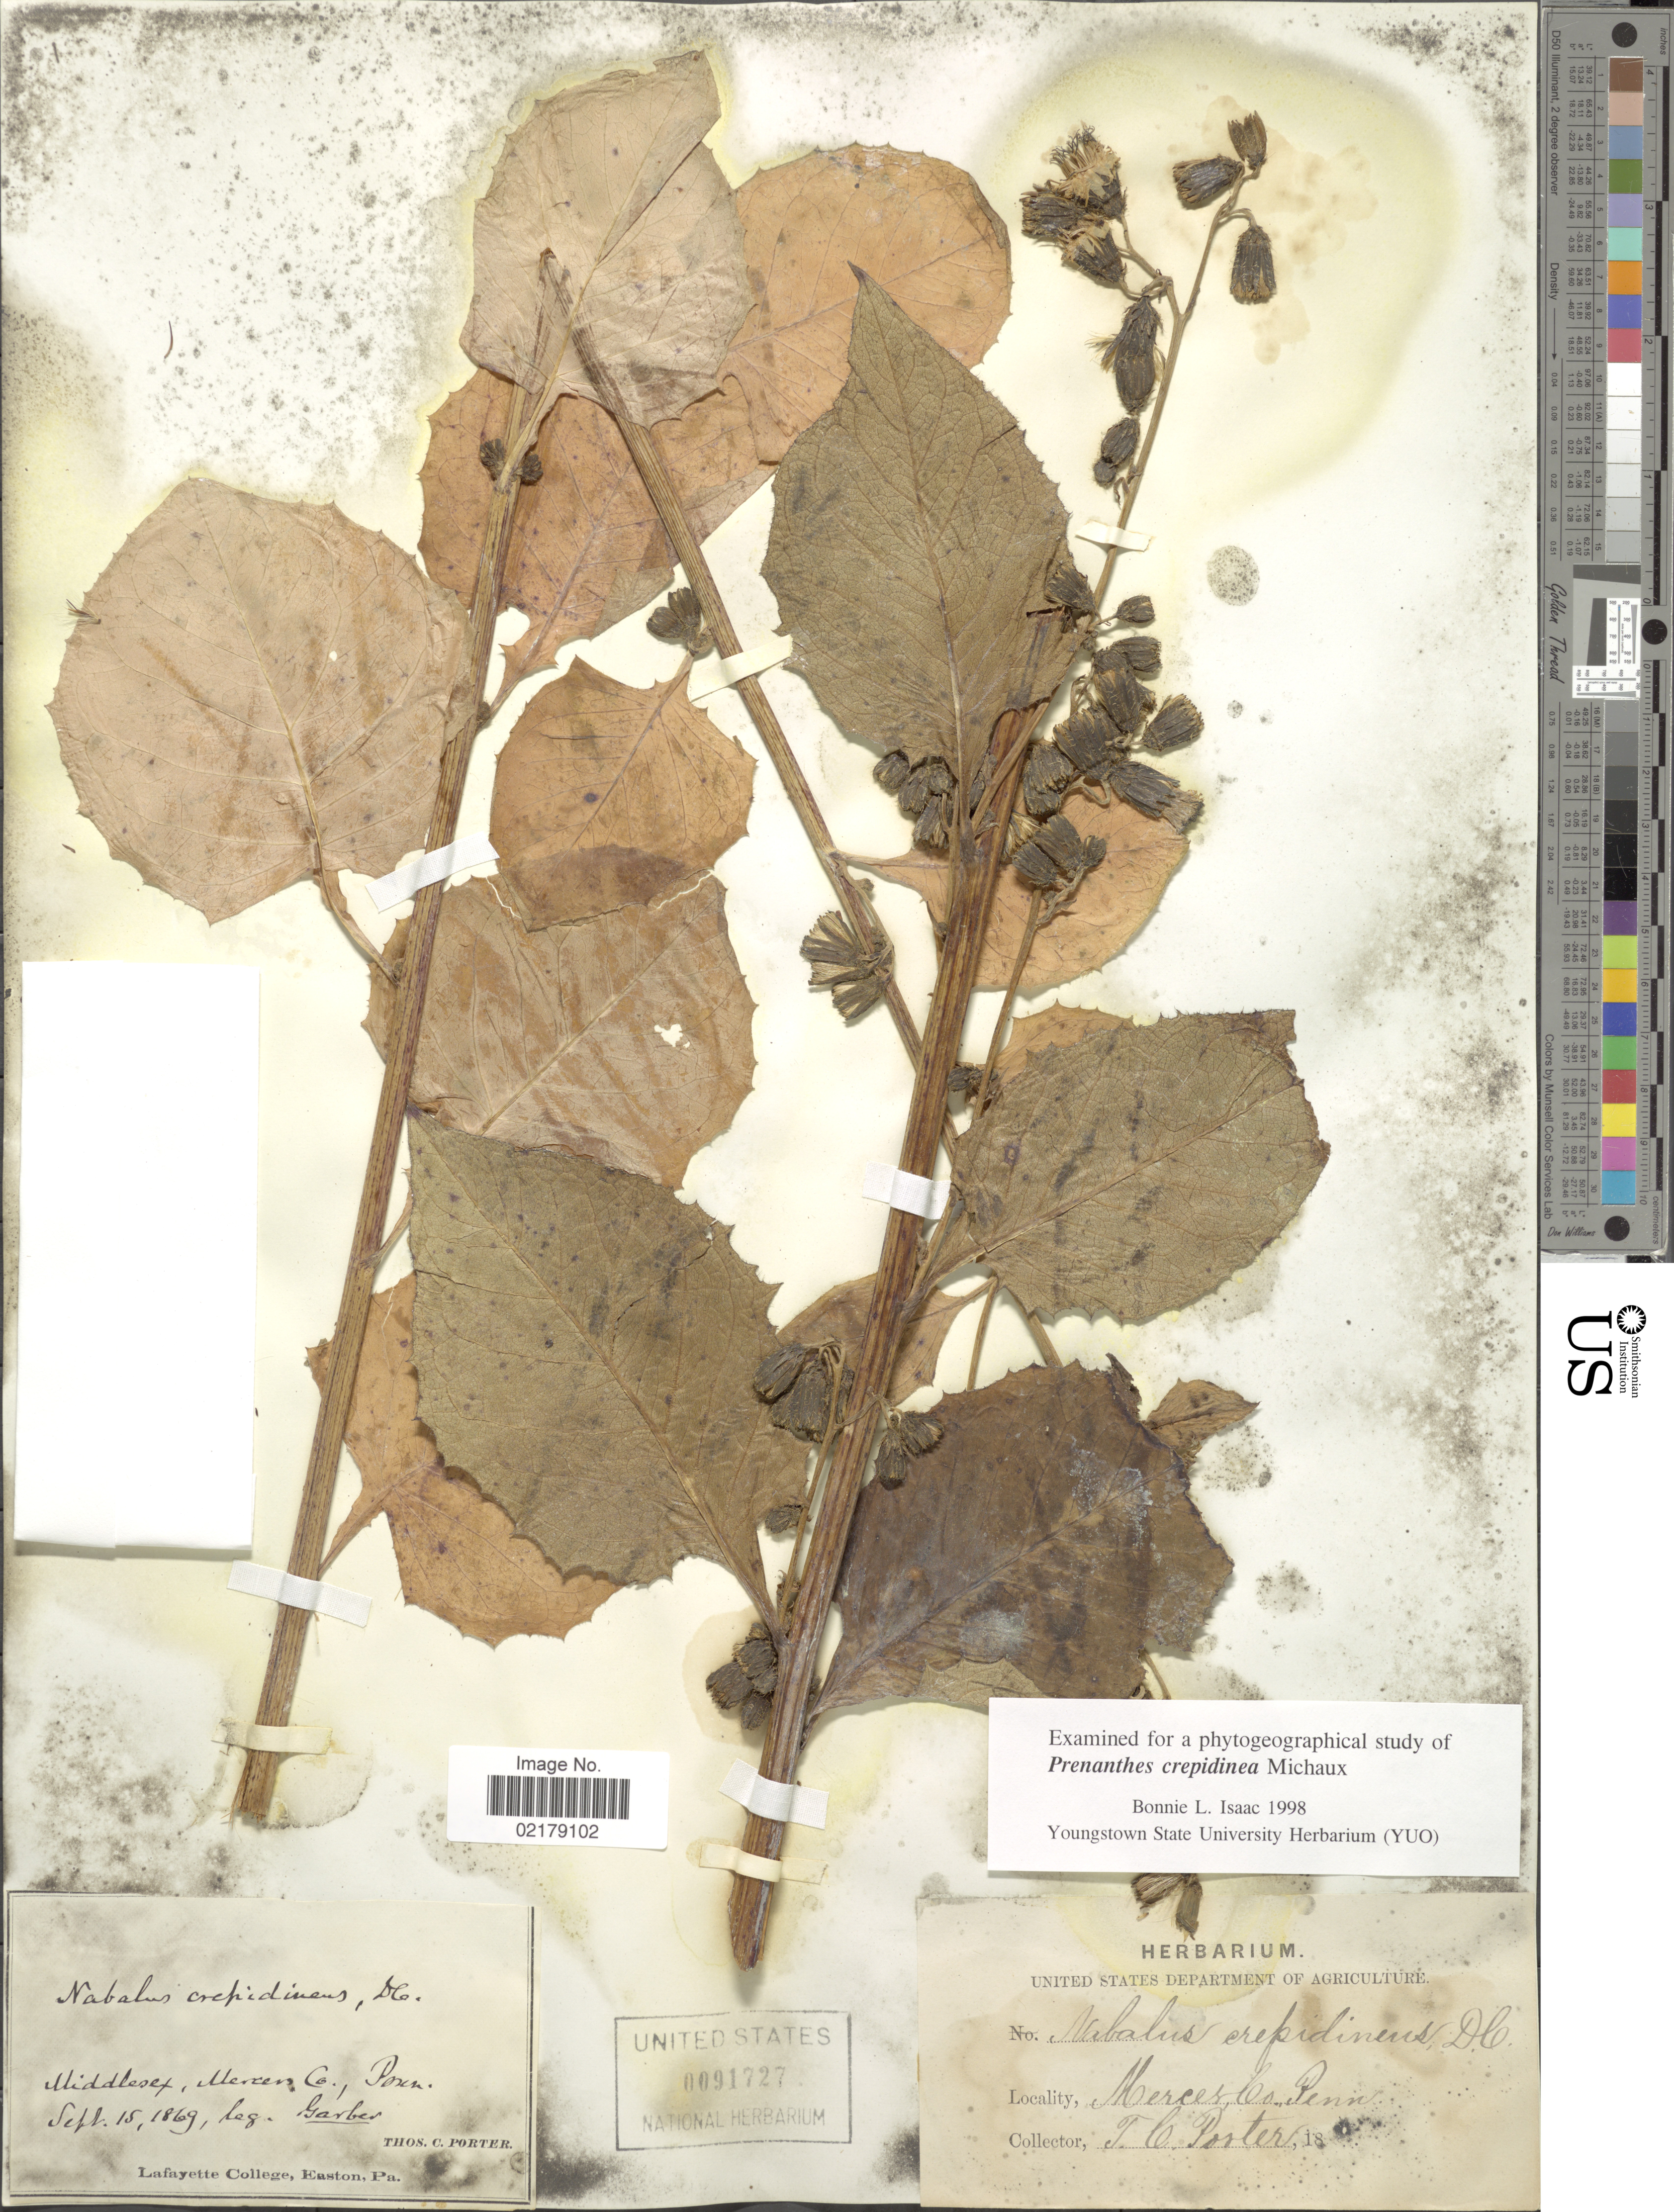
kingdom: Plantae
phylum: Tracheophyta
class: Magnoliopsida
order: Asterales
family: Asteraceae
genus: Prenanthes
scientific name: Prenanthes crepidinea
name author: Michx.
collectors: -- Garber & T. Porter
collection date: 1869-09-15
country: United States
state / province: Pennsylvania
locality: Middlesex, Mercen Co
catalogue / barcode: US 91727